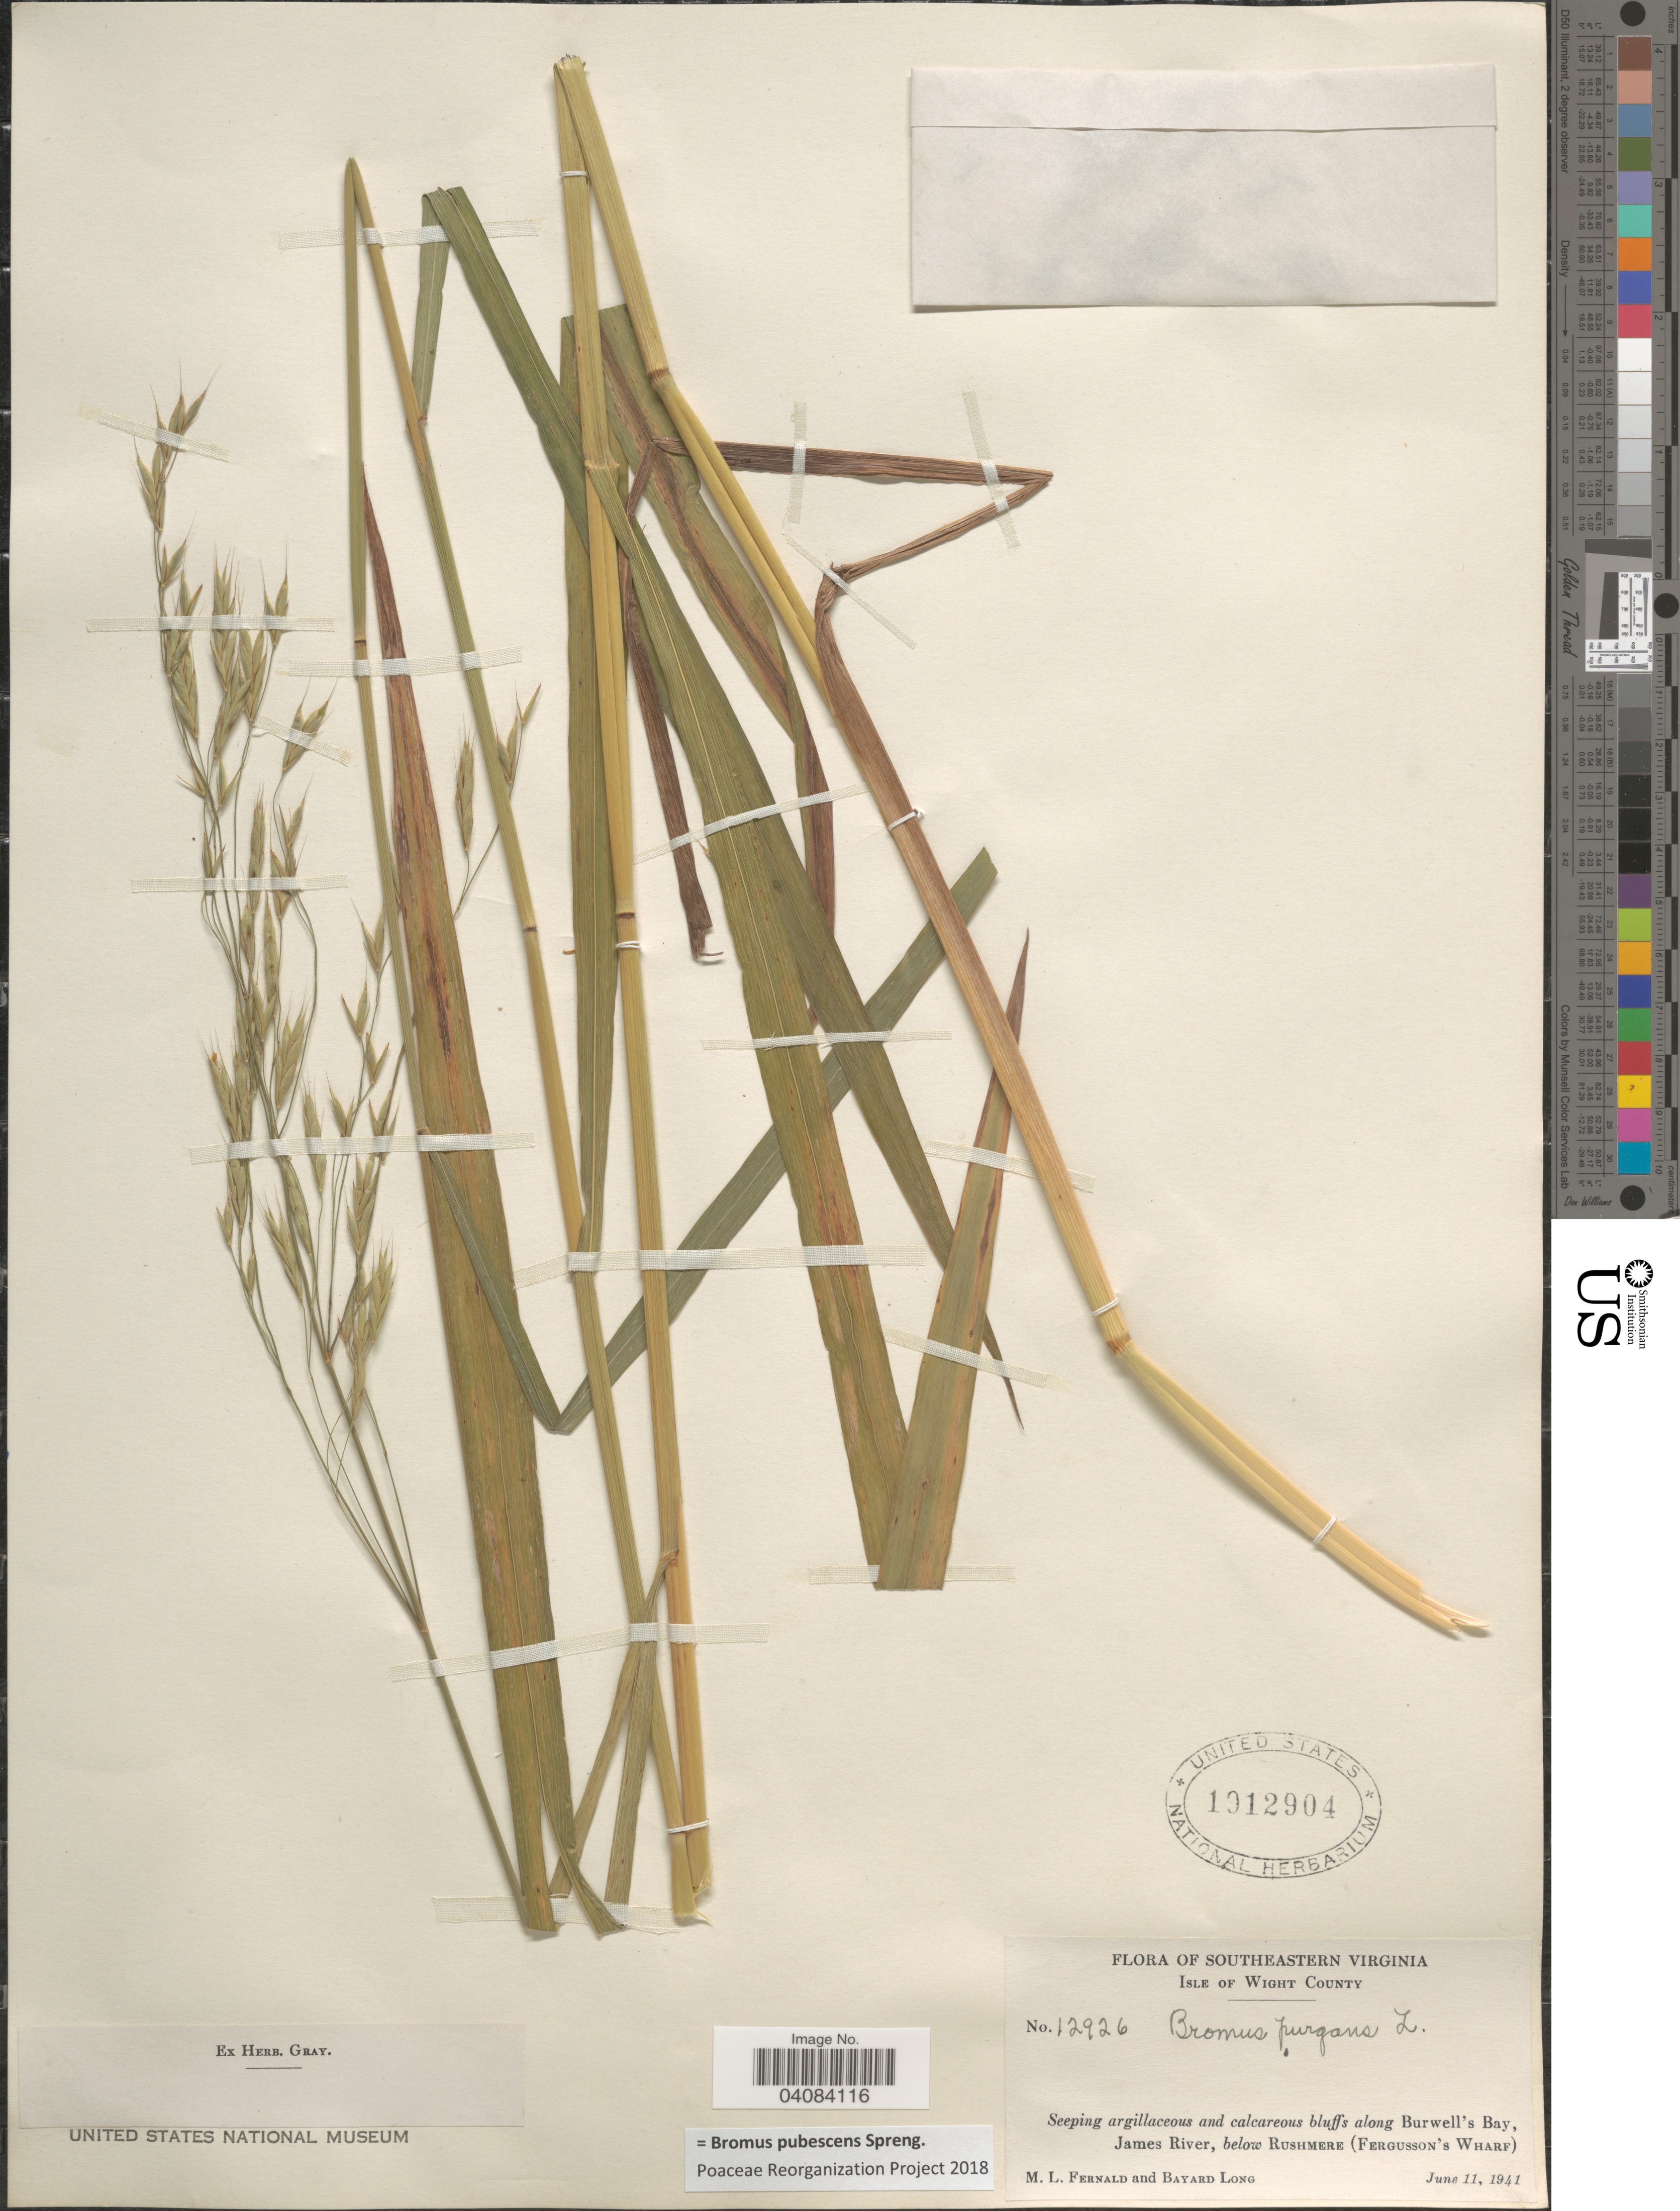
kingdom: Plantae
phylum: Tracheophyta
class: Liliopsida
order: Poales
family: Poaceae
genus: Bromus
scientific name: Bromus pubescens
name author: Muhl. ex Willd.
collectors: M. L. Fernald & B. Long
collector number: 12926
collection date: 1941-06-11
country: United States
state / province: Virginia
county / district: Isle of Wight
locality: Southeastern Virginia. Isle of Wight County. Seeping argillaceous and calcareous bluffs along Burwell's Bay, James River, below Rushmere (Fergusson's Wharf).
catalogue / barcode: US 1912904